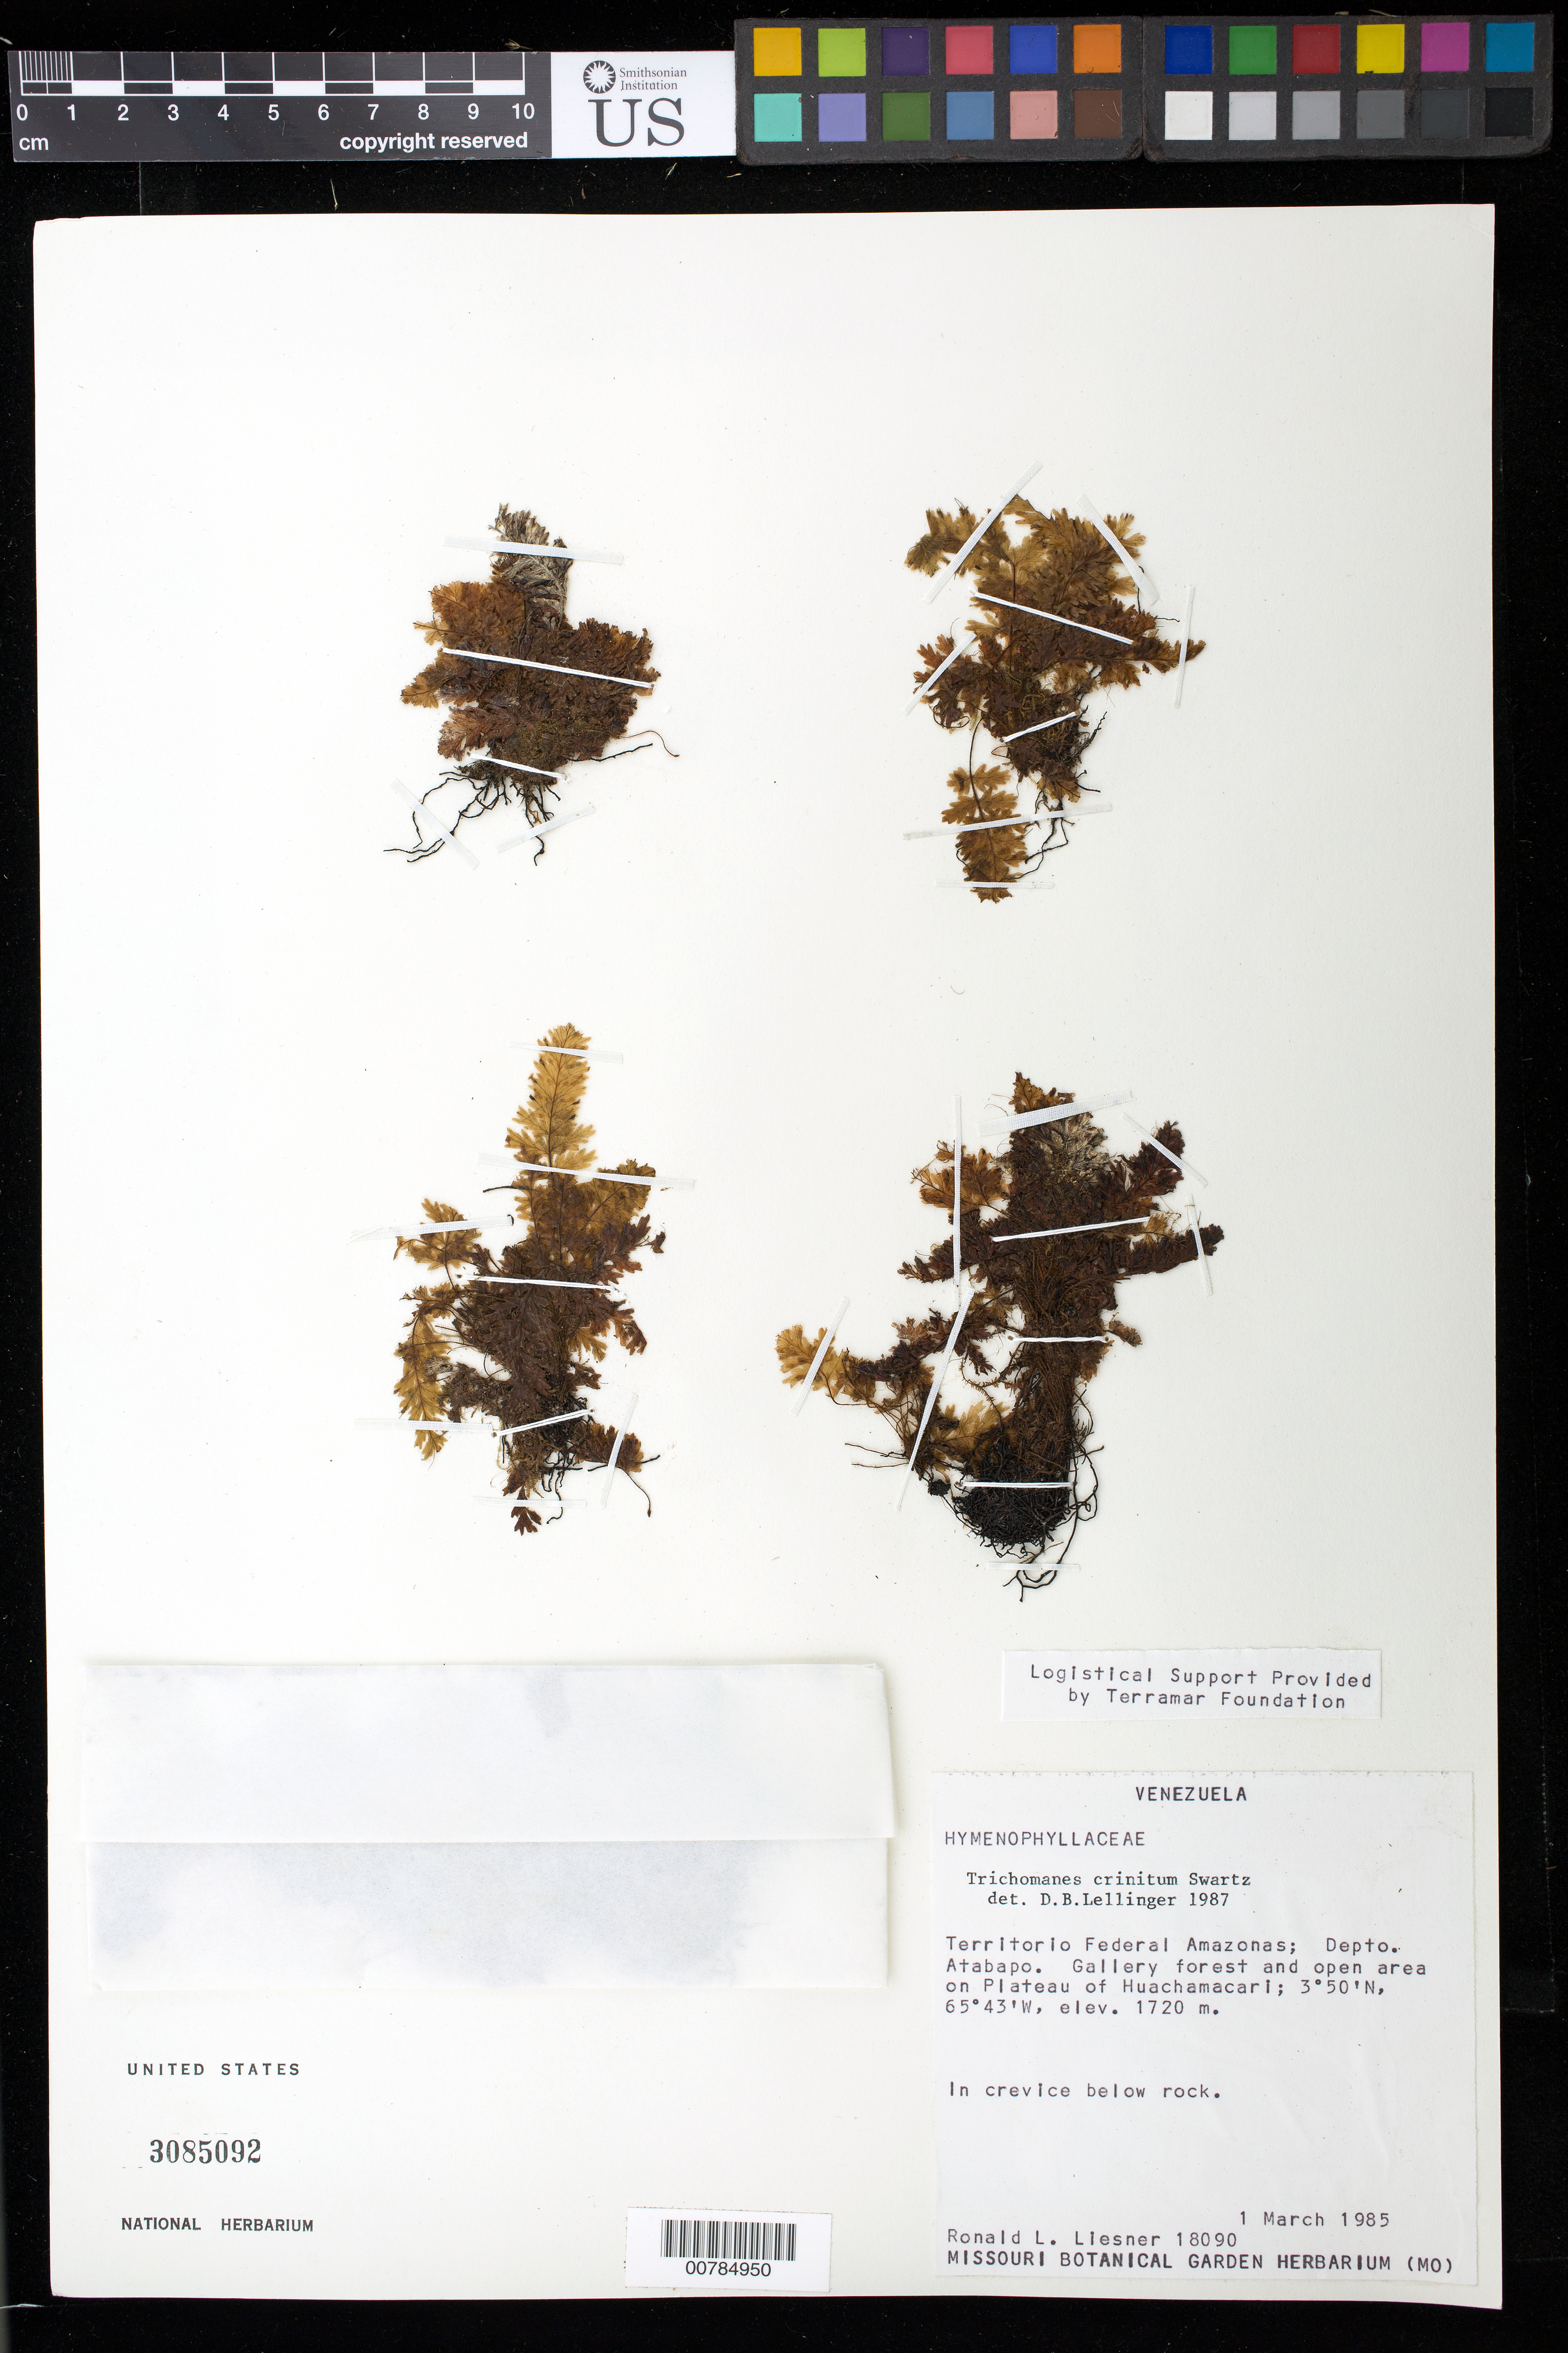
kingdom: Plantae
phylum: Tracheophyta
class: Polypodiopsida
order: Hymenophyllales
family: Hymenophyllaceae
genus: Trichomanes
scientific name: Trichomanes crinitum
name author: Sw.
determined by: Lellinger, David B., (BOT), Smithsonian Institution - National Museum of Natural History (UNITED STATES)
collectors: R. L. Liesner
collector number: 18090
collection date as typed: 1-Mar-85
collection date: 1985-03-01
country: Venezuela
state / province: Amazonas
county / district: Atabapo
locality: Huachamacari Plateau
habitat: Gallery forest and open area; in crevice below rock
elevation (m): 1720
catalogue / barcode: US 3085092